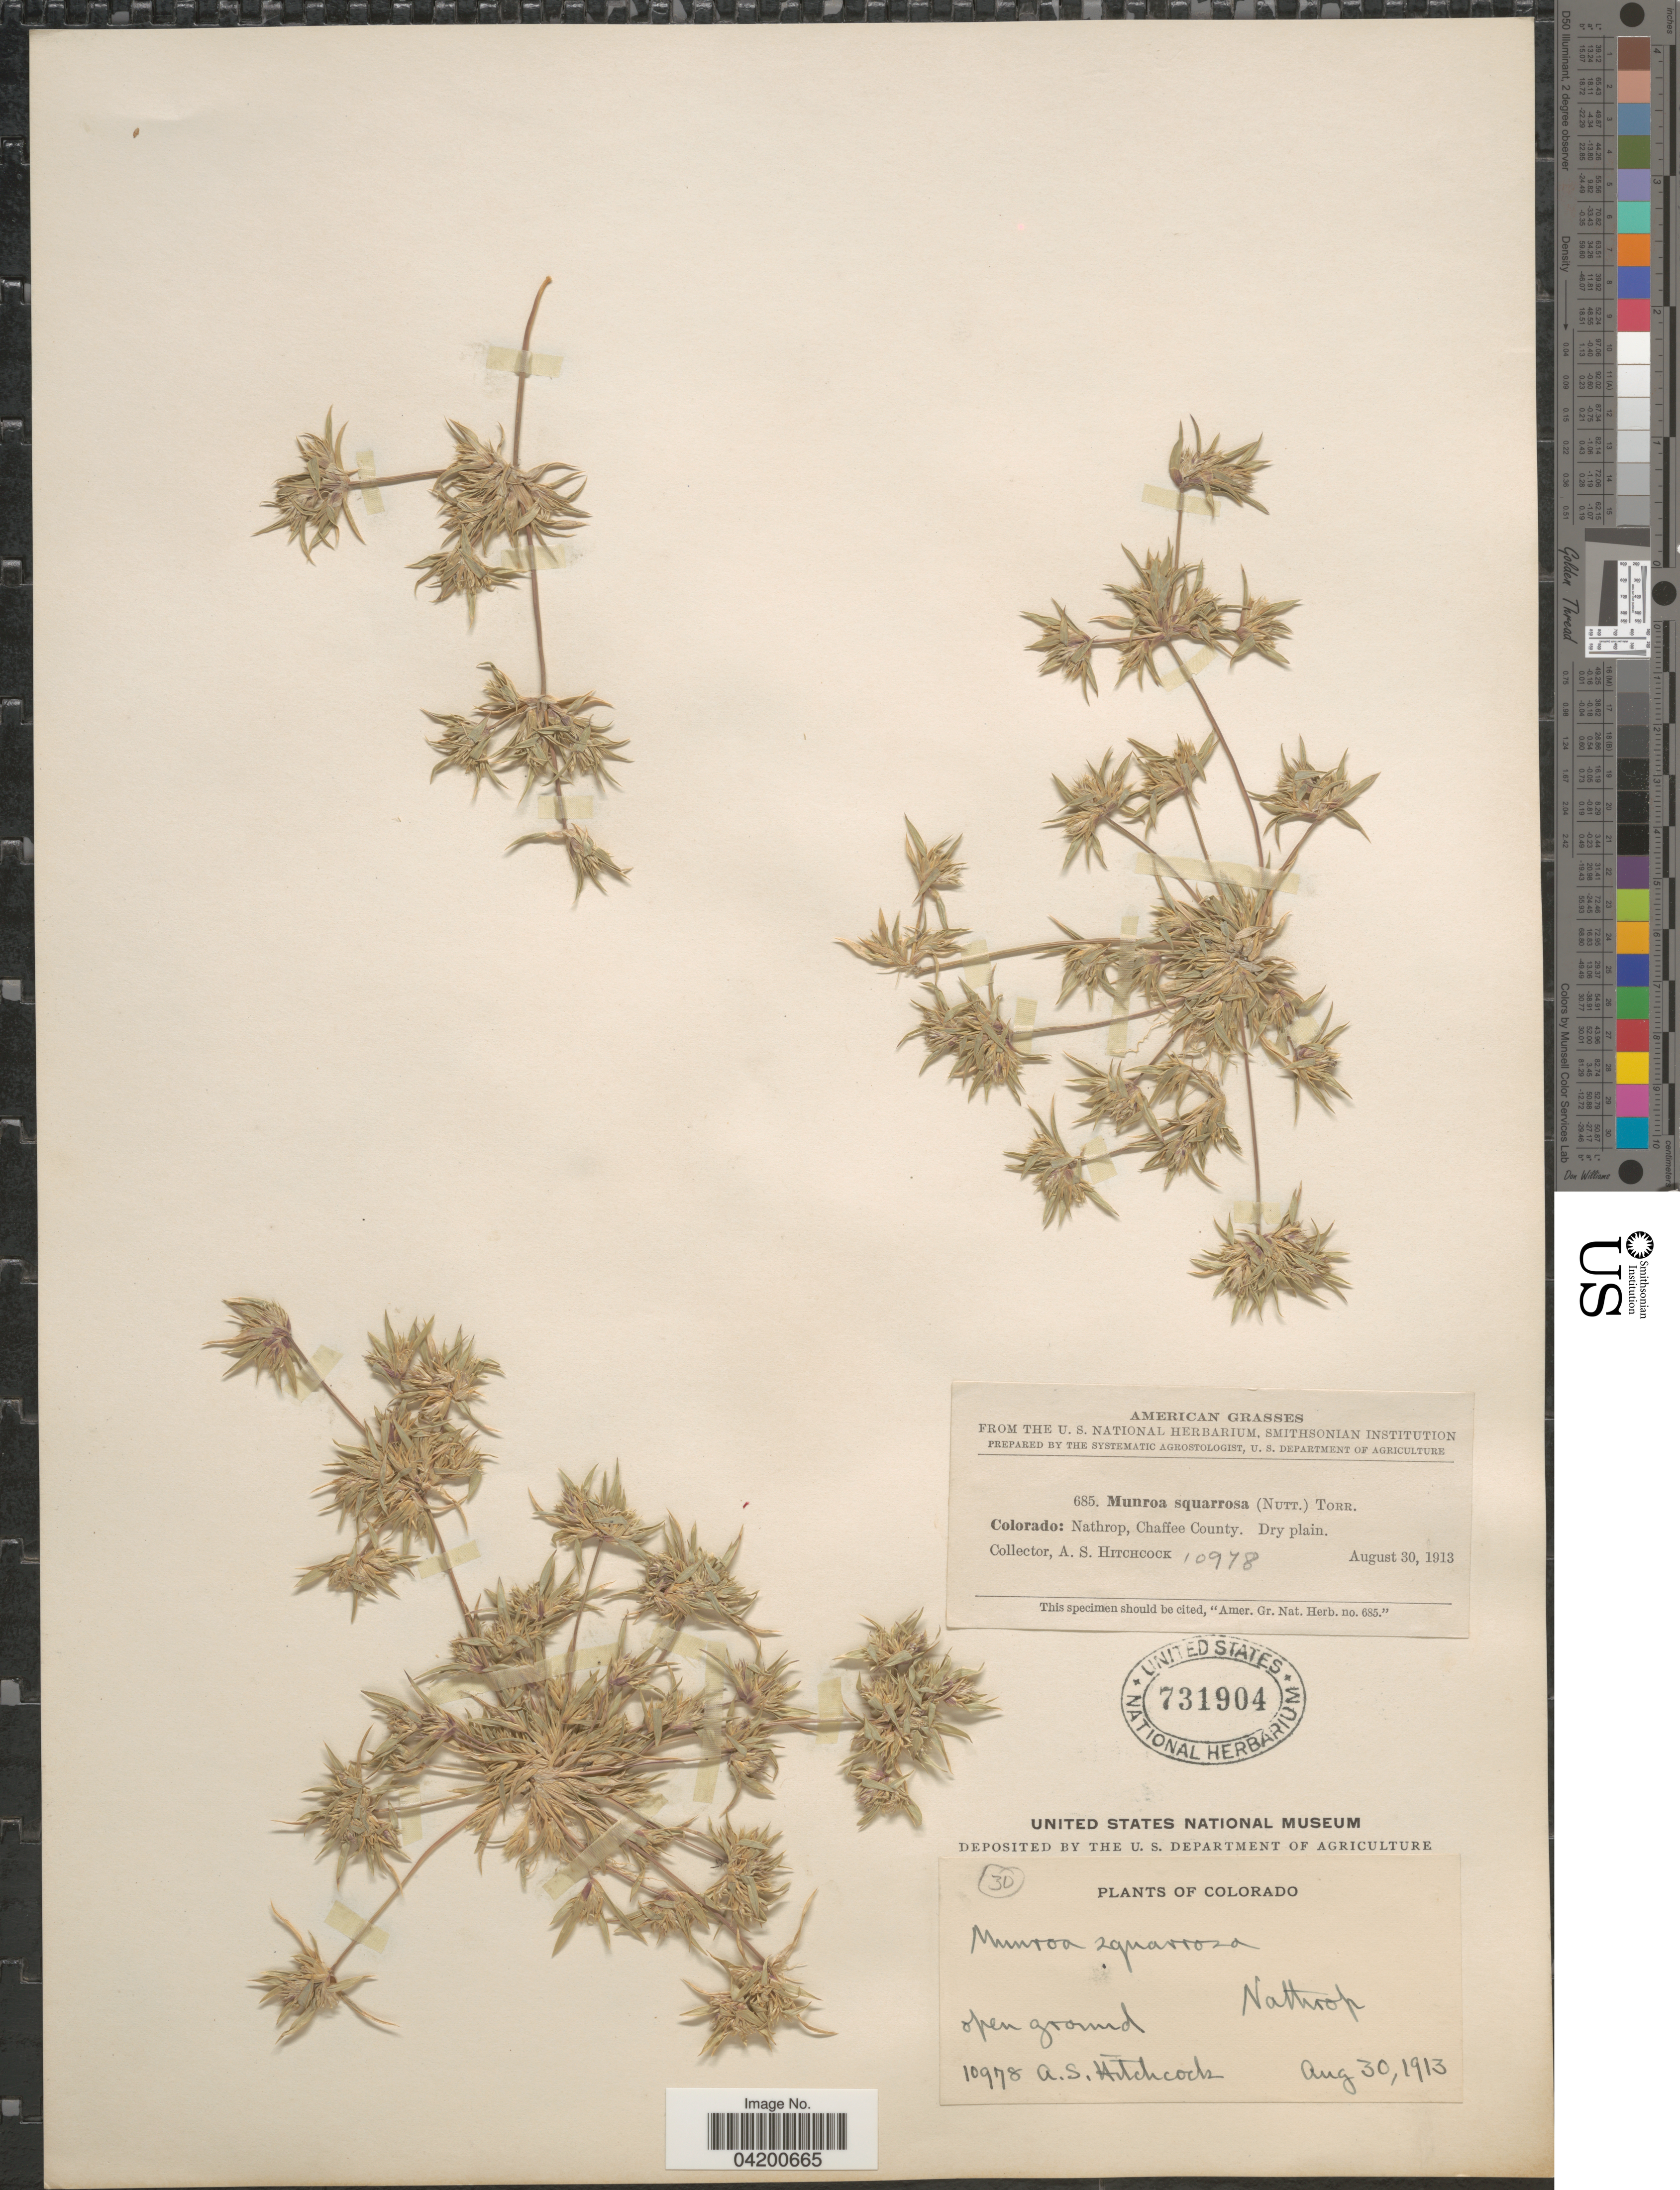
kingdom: Plantae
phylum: Tracheophyta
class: Liliopsida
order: Poales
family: Poaceae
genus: Munroa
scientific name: Munroa squarrosa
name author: (Nutt.) Torr.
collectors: A. S. Hitchcock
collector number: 10978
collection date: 1913-08-30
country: United States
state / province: Colorado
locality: Nathrop, Chaffee County.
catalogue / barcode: US 731904